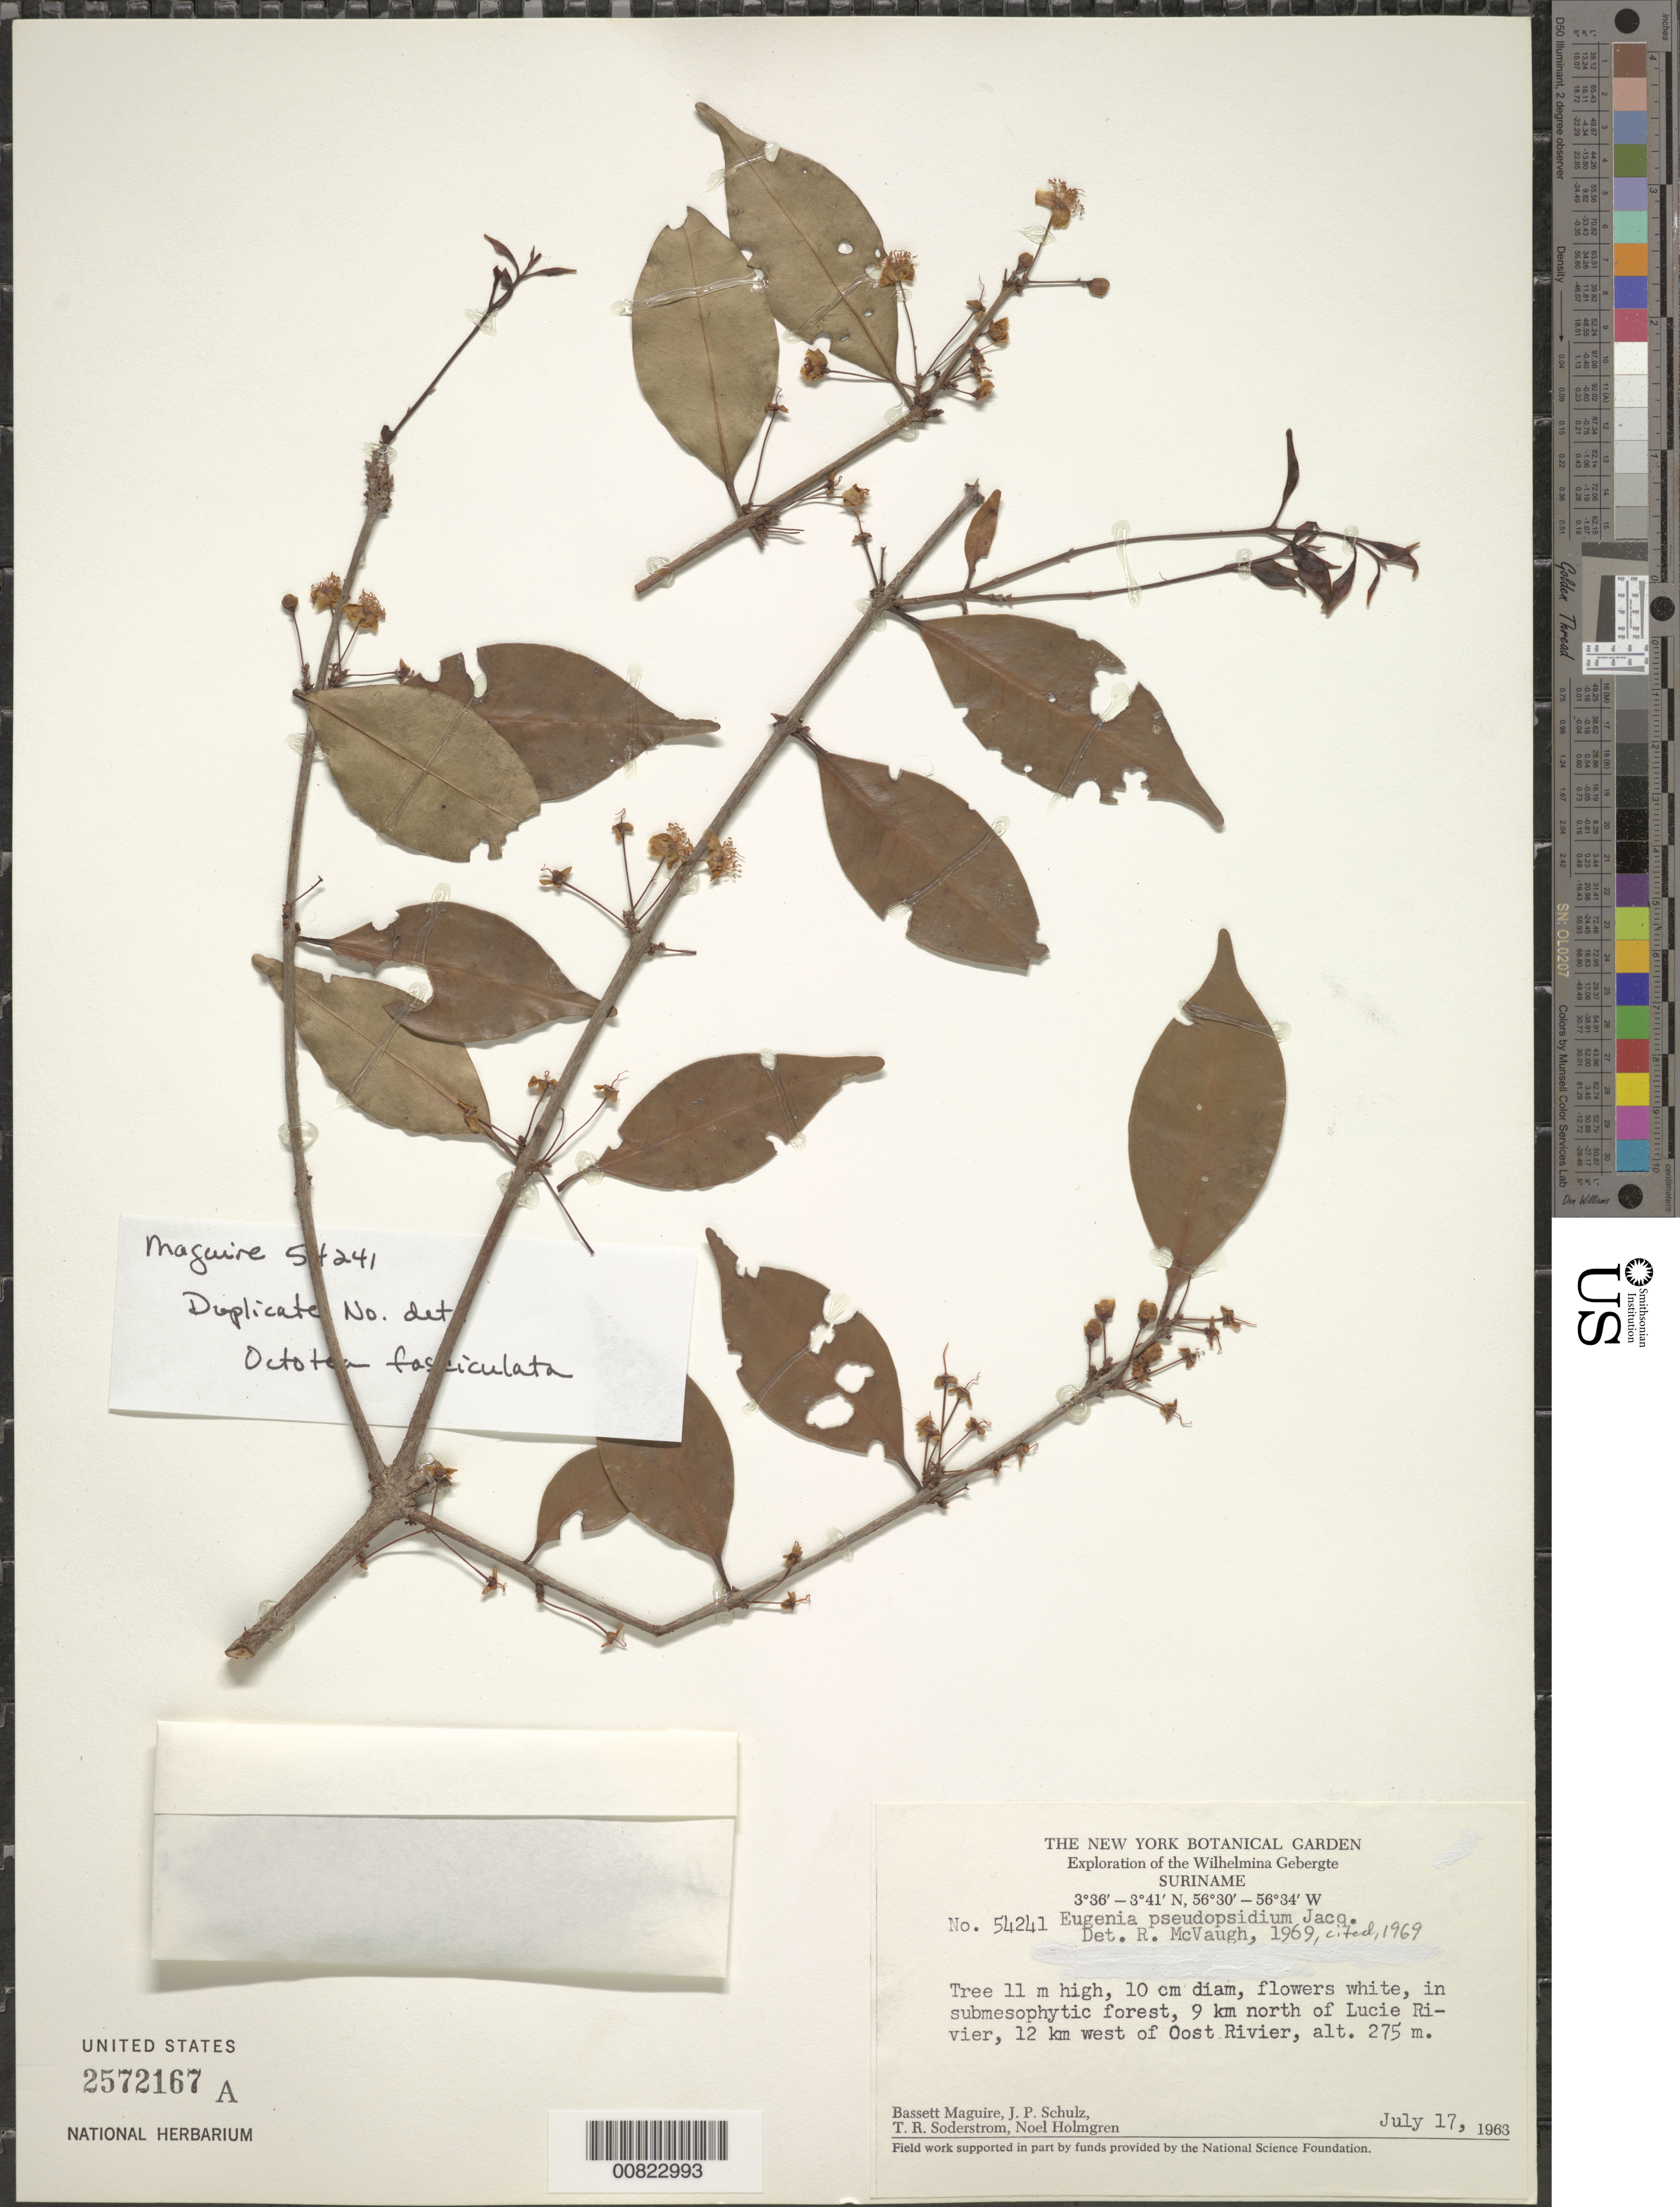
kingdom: Plantae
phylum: Tracheophyta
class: Magnoliopsida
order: Myrtales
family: Myrtaceae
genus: Eugenia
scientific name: Eugenia pseudopsidium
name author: Jacq.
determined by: McVaugh, R.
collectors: B. Maguire, J. P. Schulz, T. R. Soderstrom & N. H. Holmgren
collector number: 54241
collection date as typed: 17-Jul-63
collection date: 1963-07-17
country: Suriname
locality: Lucie R., 9 km N of and 12 km W of Oost R., Wilhelmina Gebergte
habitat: Submesophytic forest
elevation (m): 275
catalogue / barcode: US 2572167A